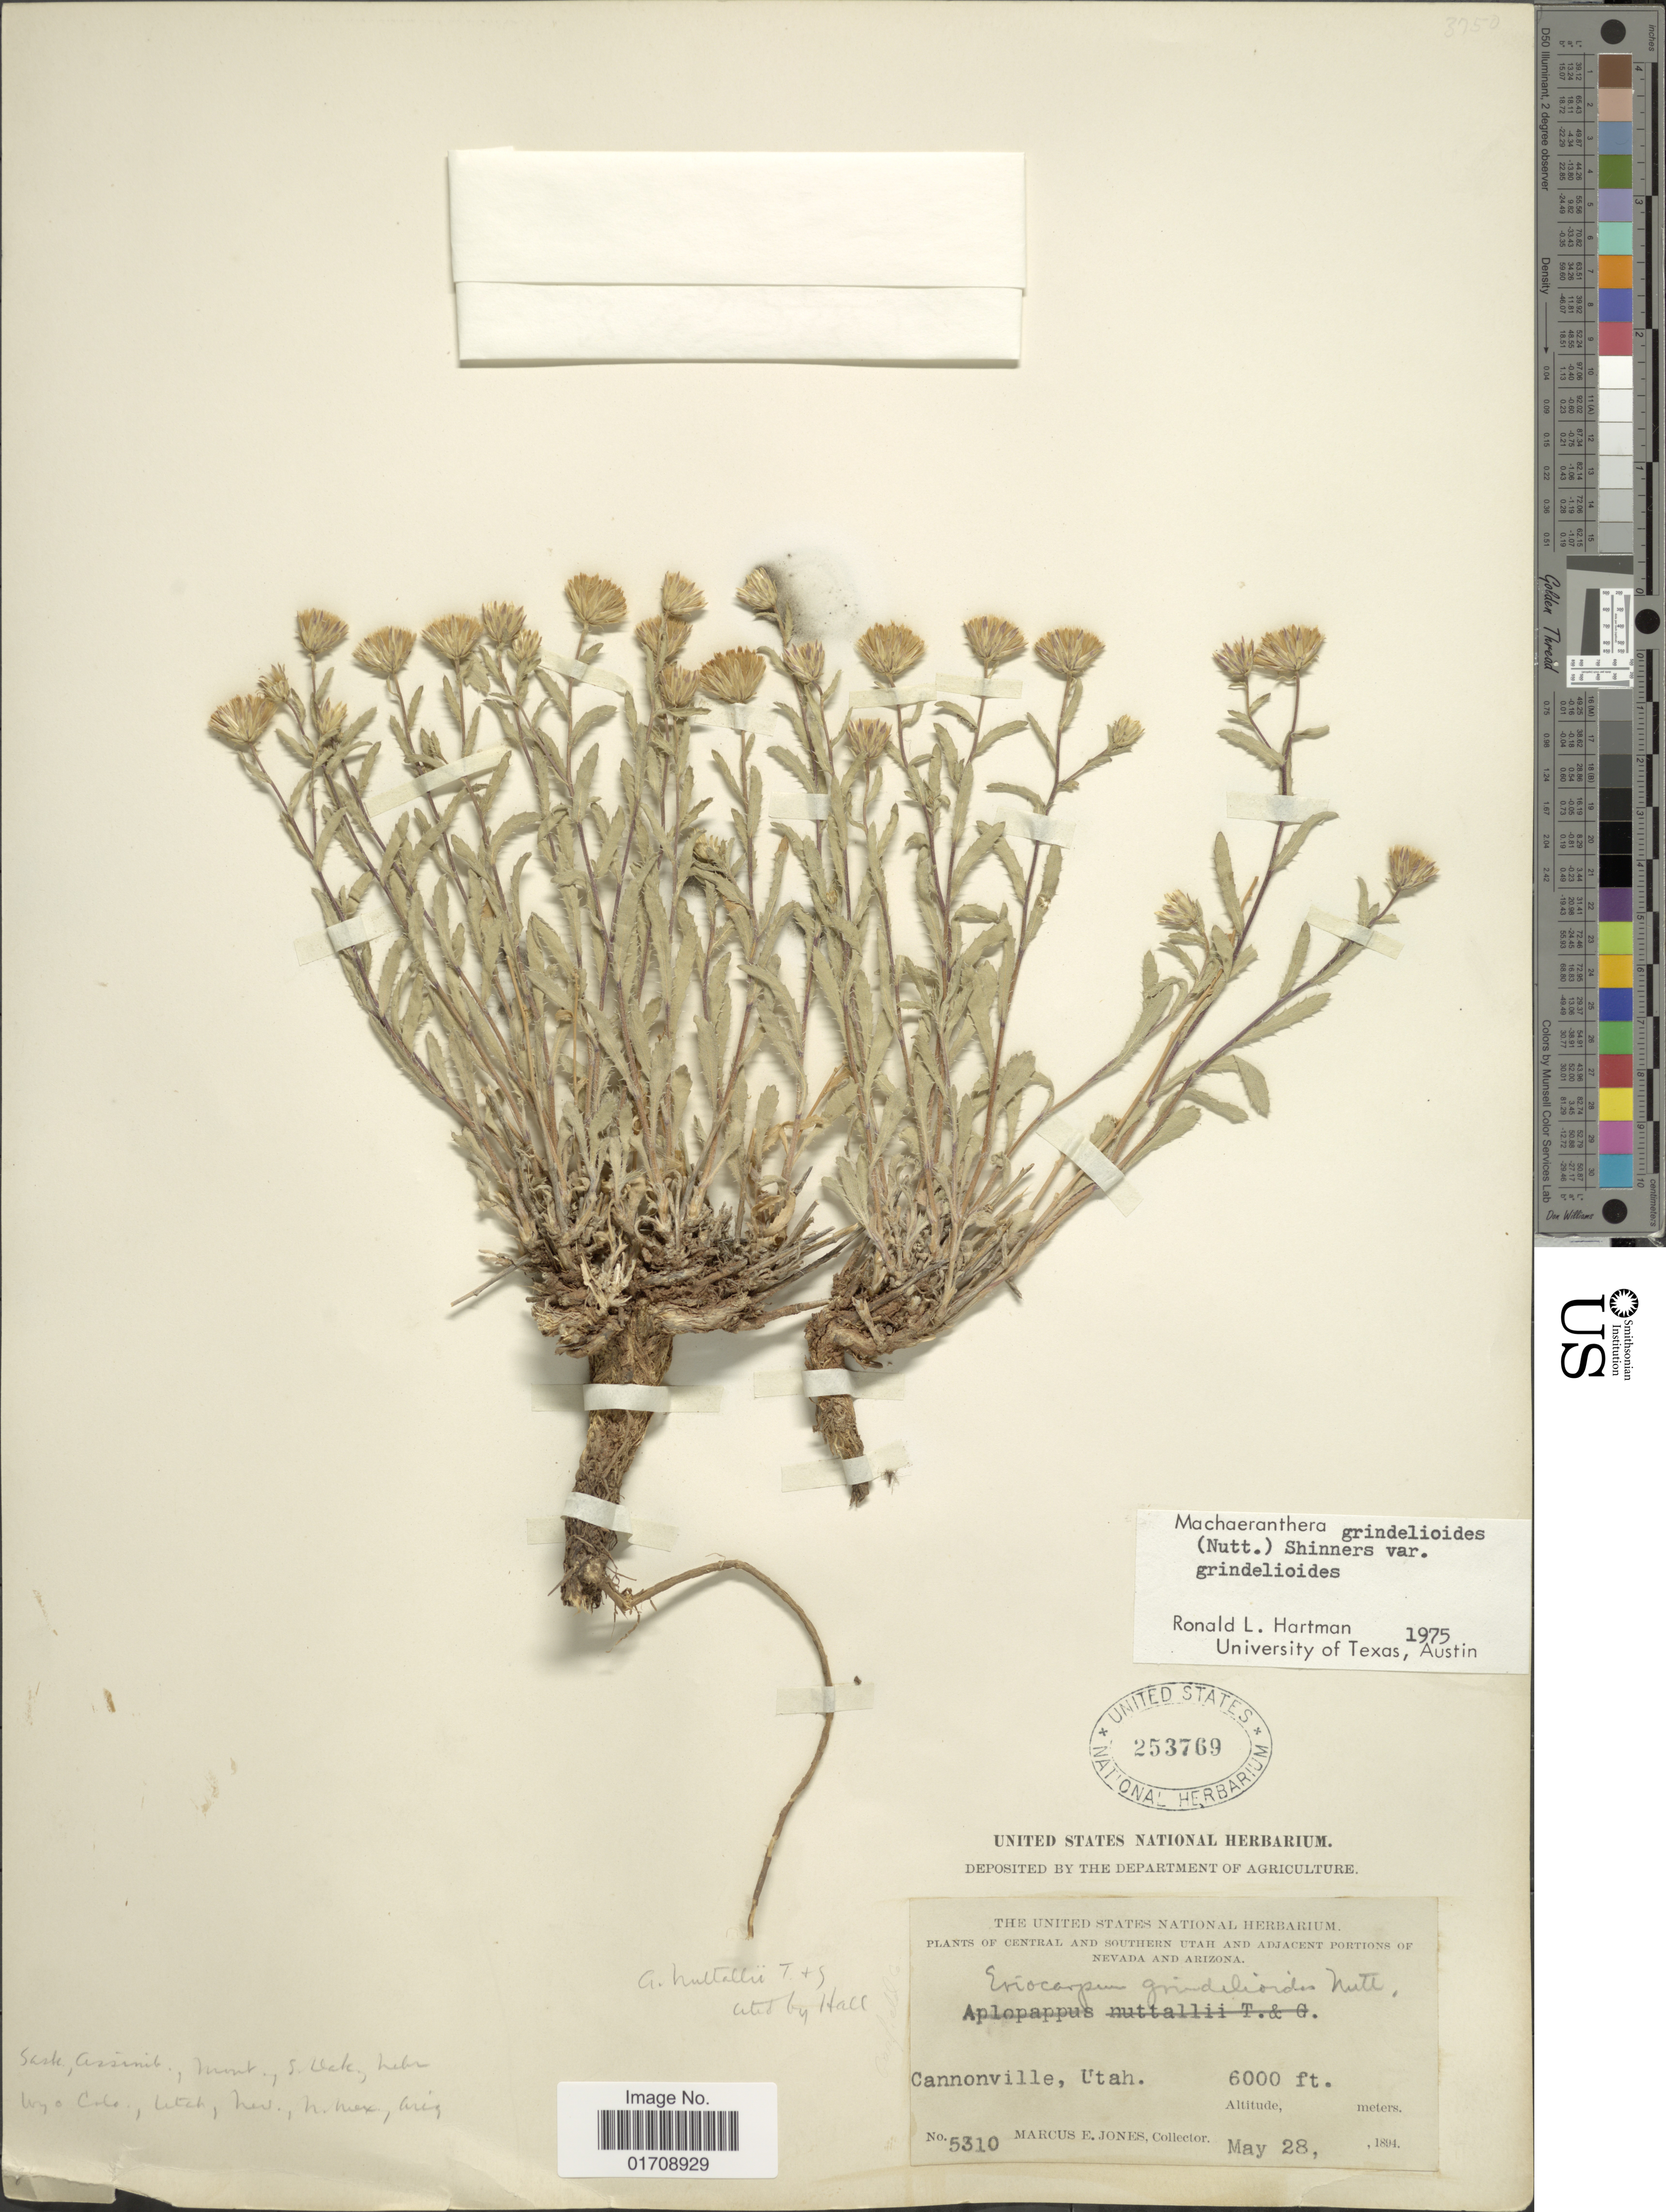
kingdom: Plantae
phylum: Tracheophyta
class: Magnoliopsida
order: Asterales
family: Asteraceae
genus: Machaeranthera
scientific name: Machaeranthera grindelioides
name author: (Nutt.) Shinners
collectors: M. E. Jones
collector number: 5310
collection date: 1894-05-28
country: United States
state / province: Utah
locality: Cannonville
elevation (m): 1829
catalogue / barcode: US 253769